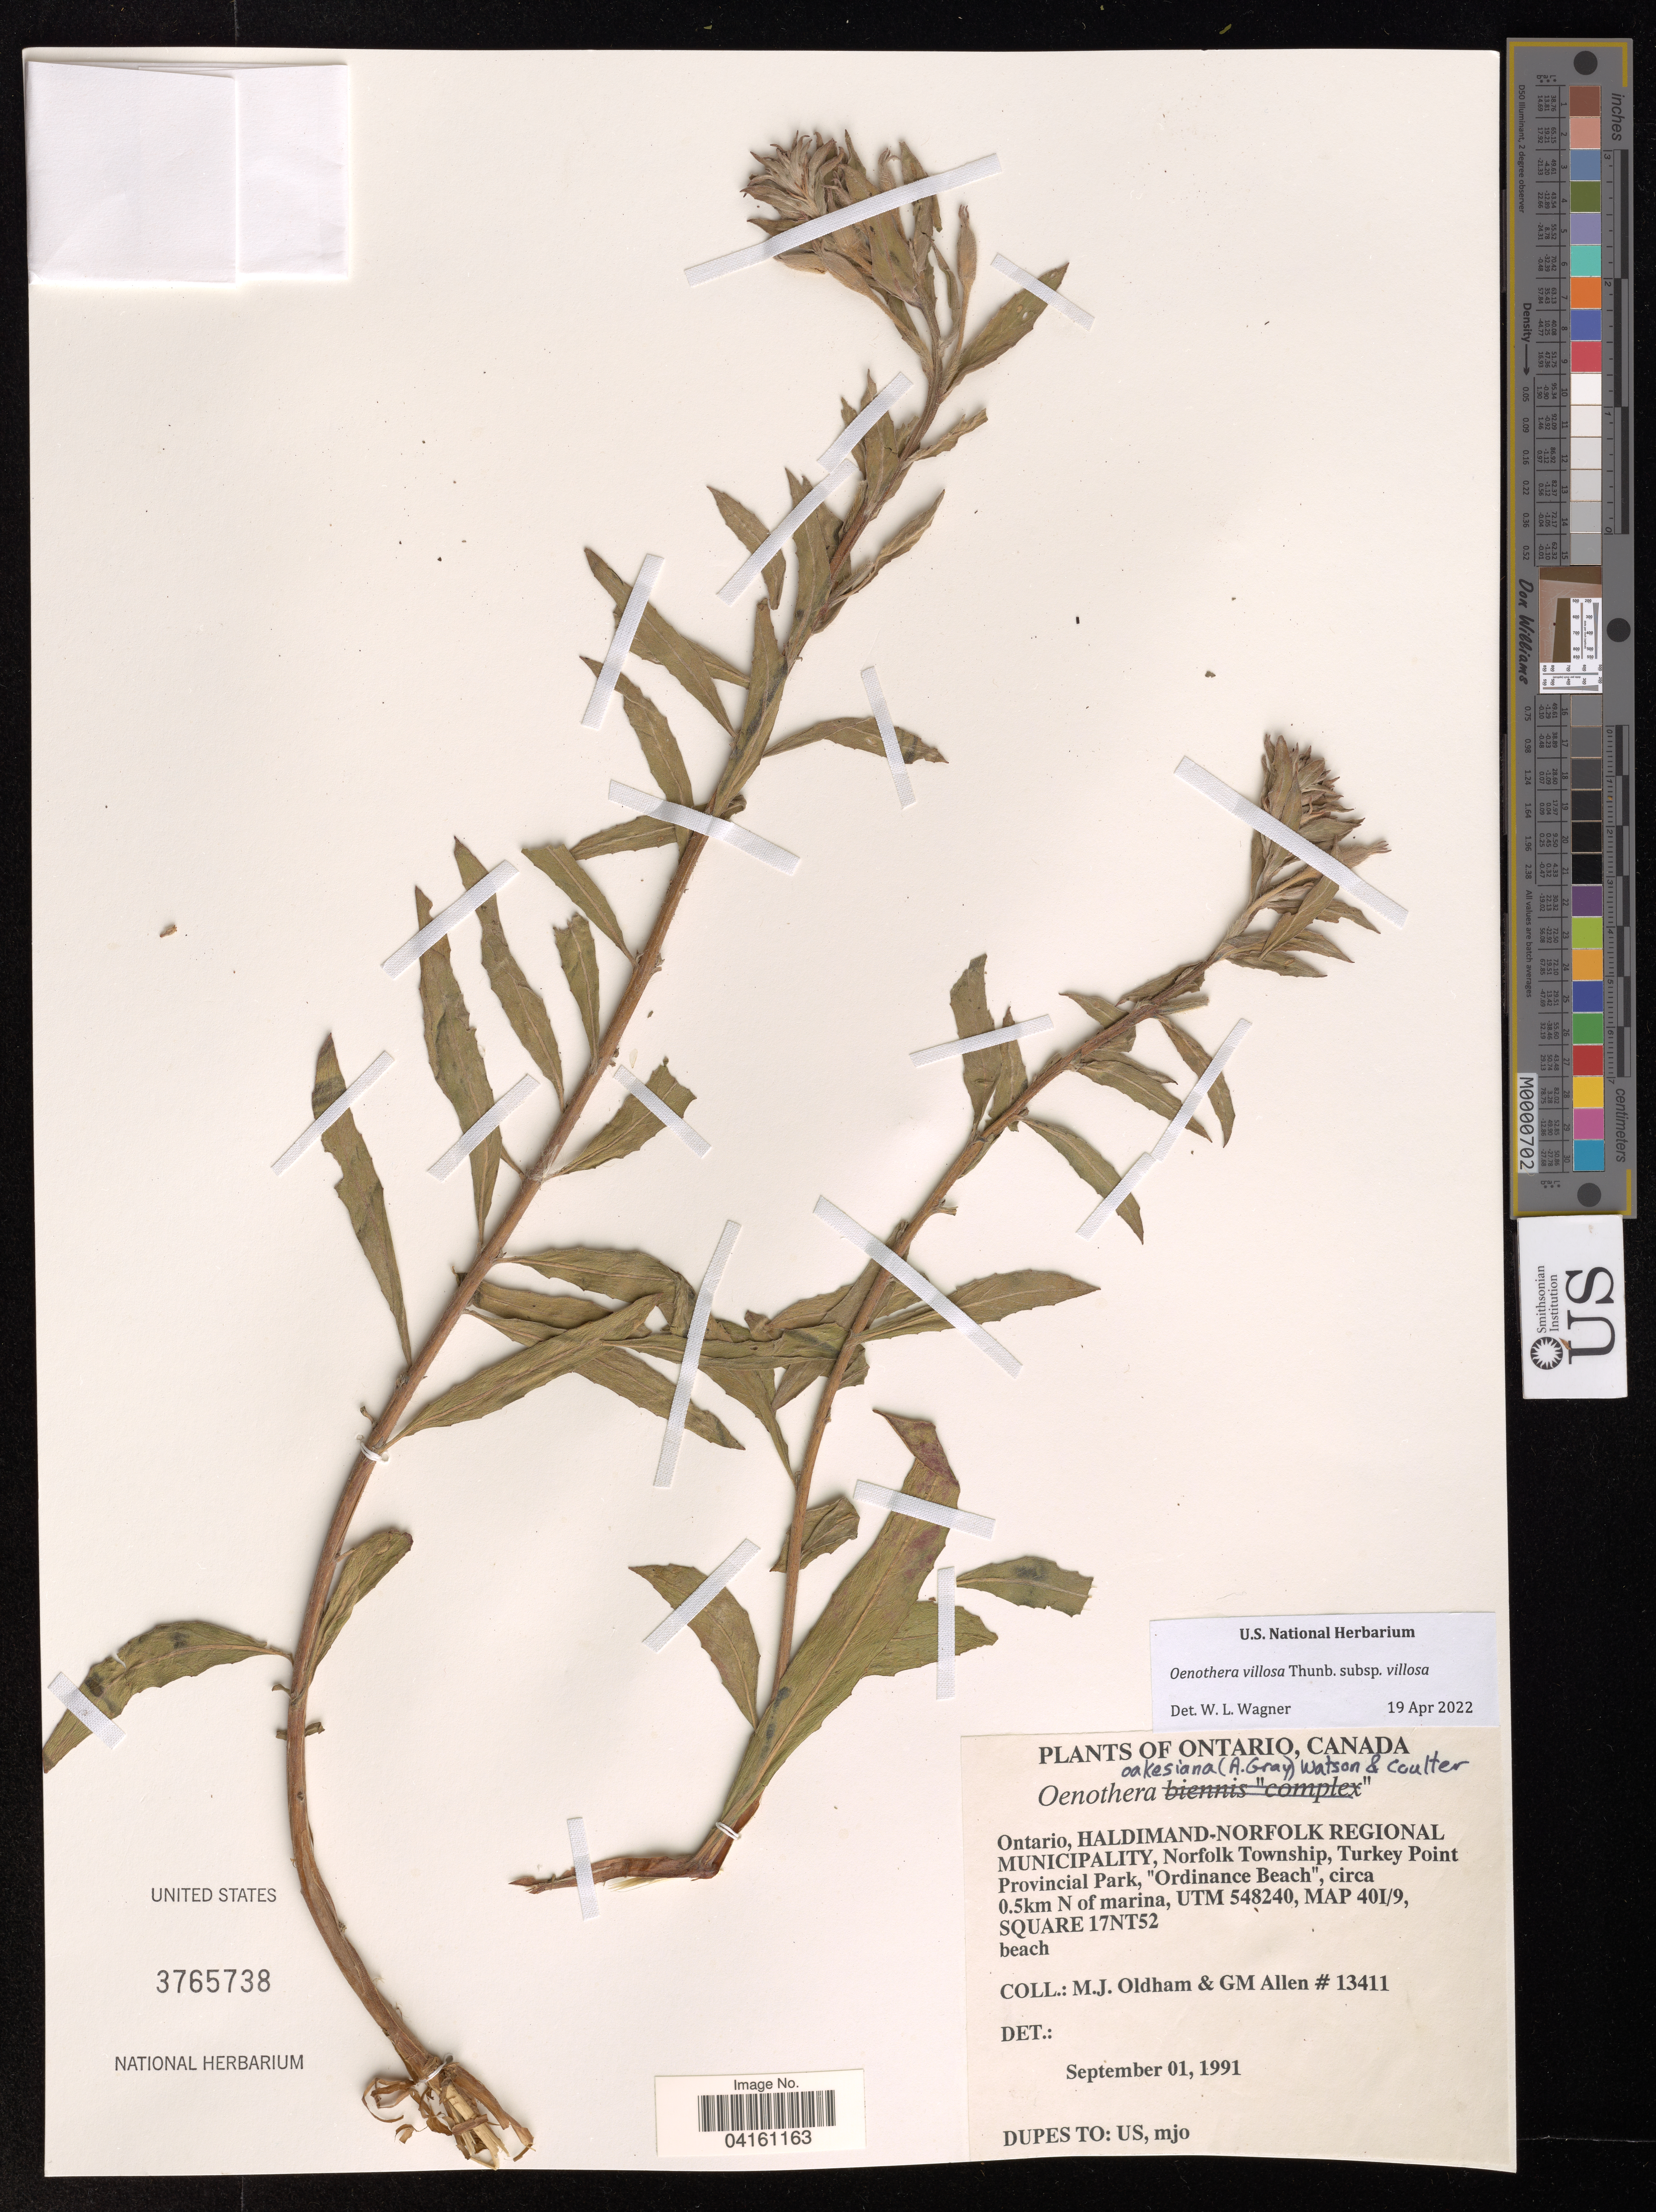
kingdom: Plantae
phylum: Tracheophyta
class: Magnoliopsida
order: Myrtales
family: Onagraceae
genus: Oenothera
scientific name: Oenothera villosa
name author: Thunb.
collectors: M. Oldham & G. Allen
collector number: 13411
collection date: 1991-09-01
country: Canada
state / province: Ontario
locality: Haldimand-Norfolk Regional Municipality, Norfolk Township, Turkey Point Provincial Park, "Ordinance Beach", circa 0.5 km N of marina, UTM 548240, MAP 40I/9, SQUARE 17NT52.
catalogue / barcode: US 3765738